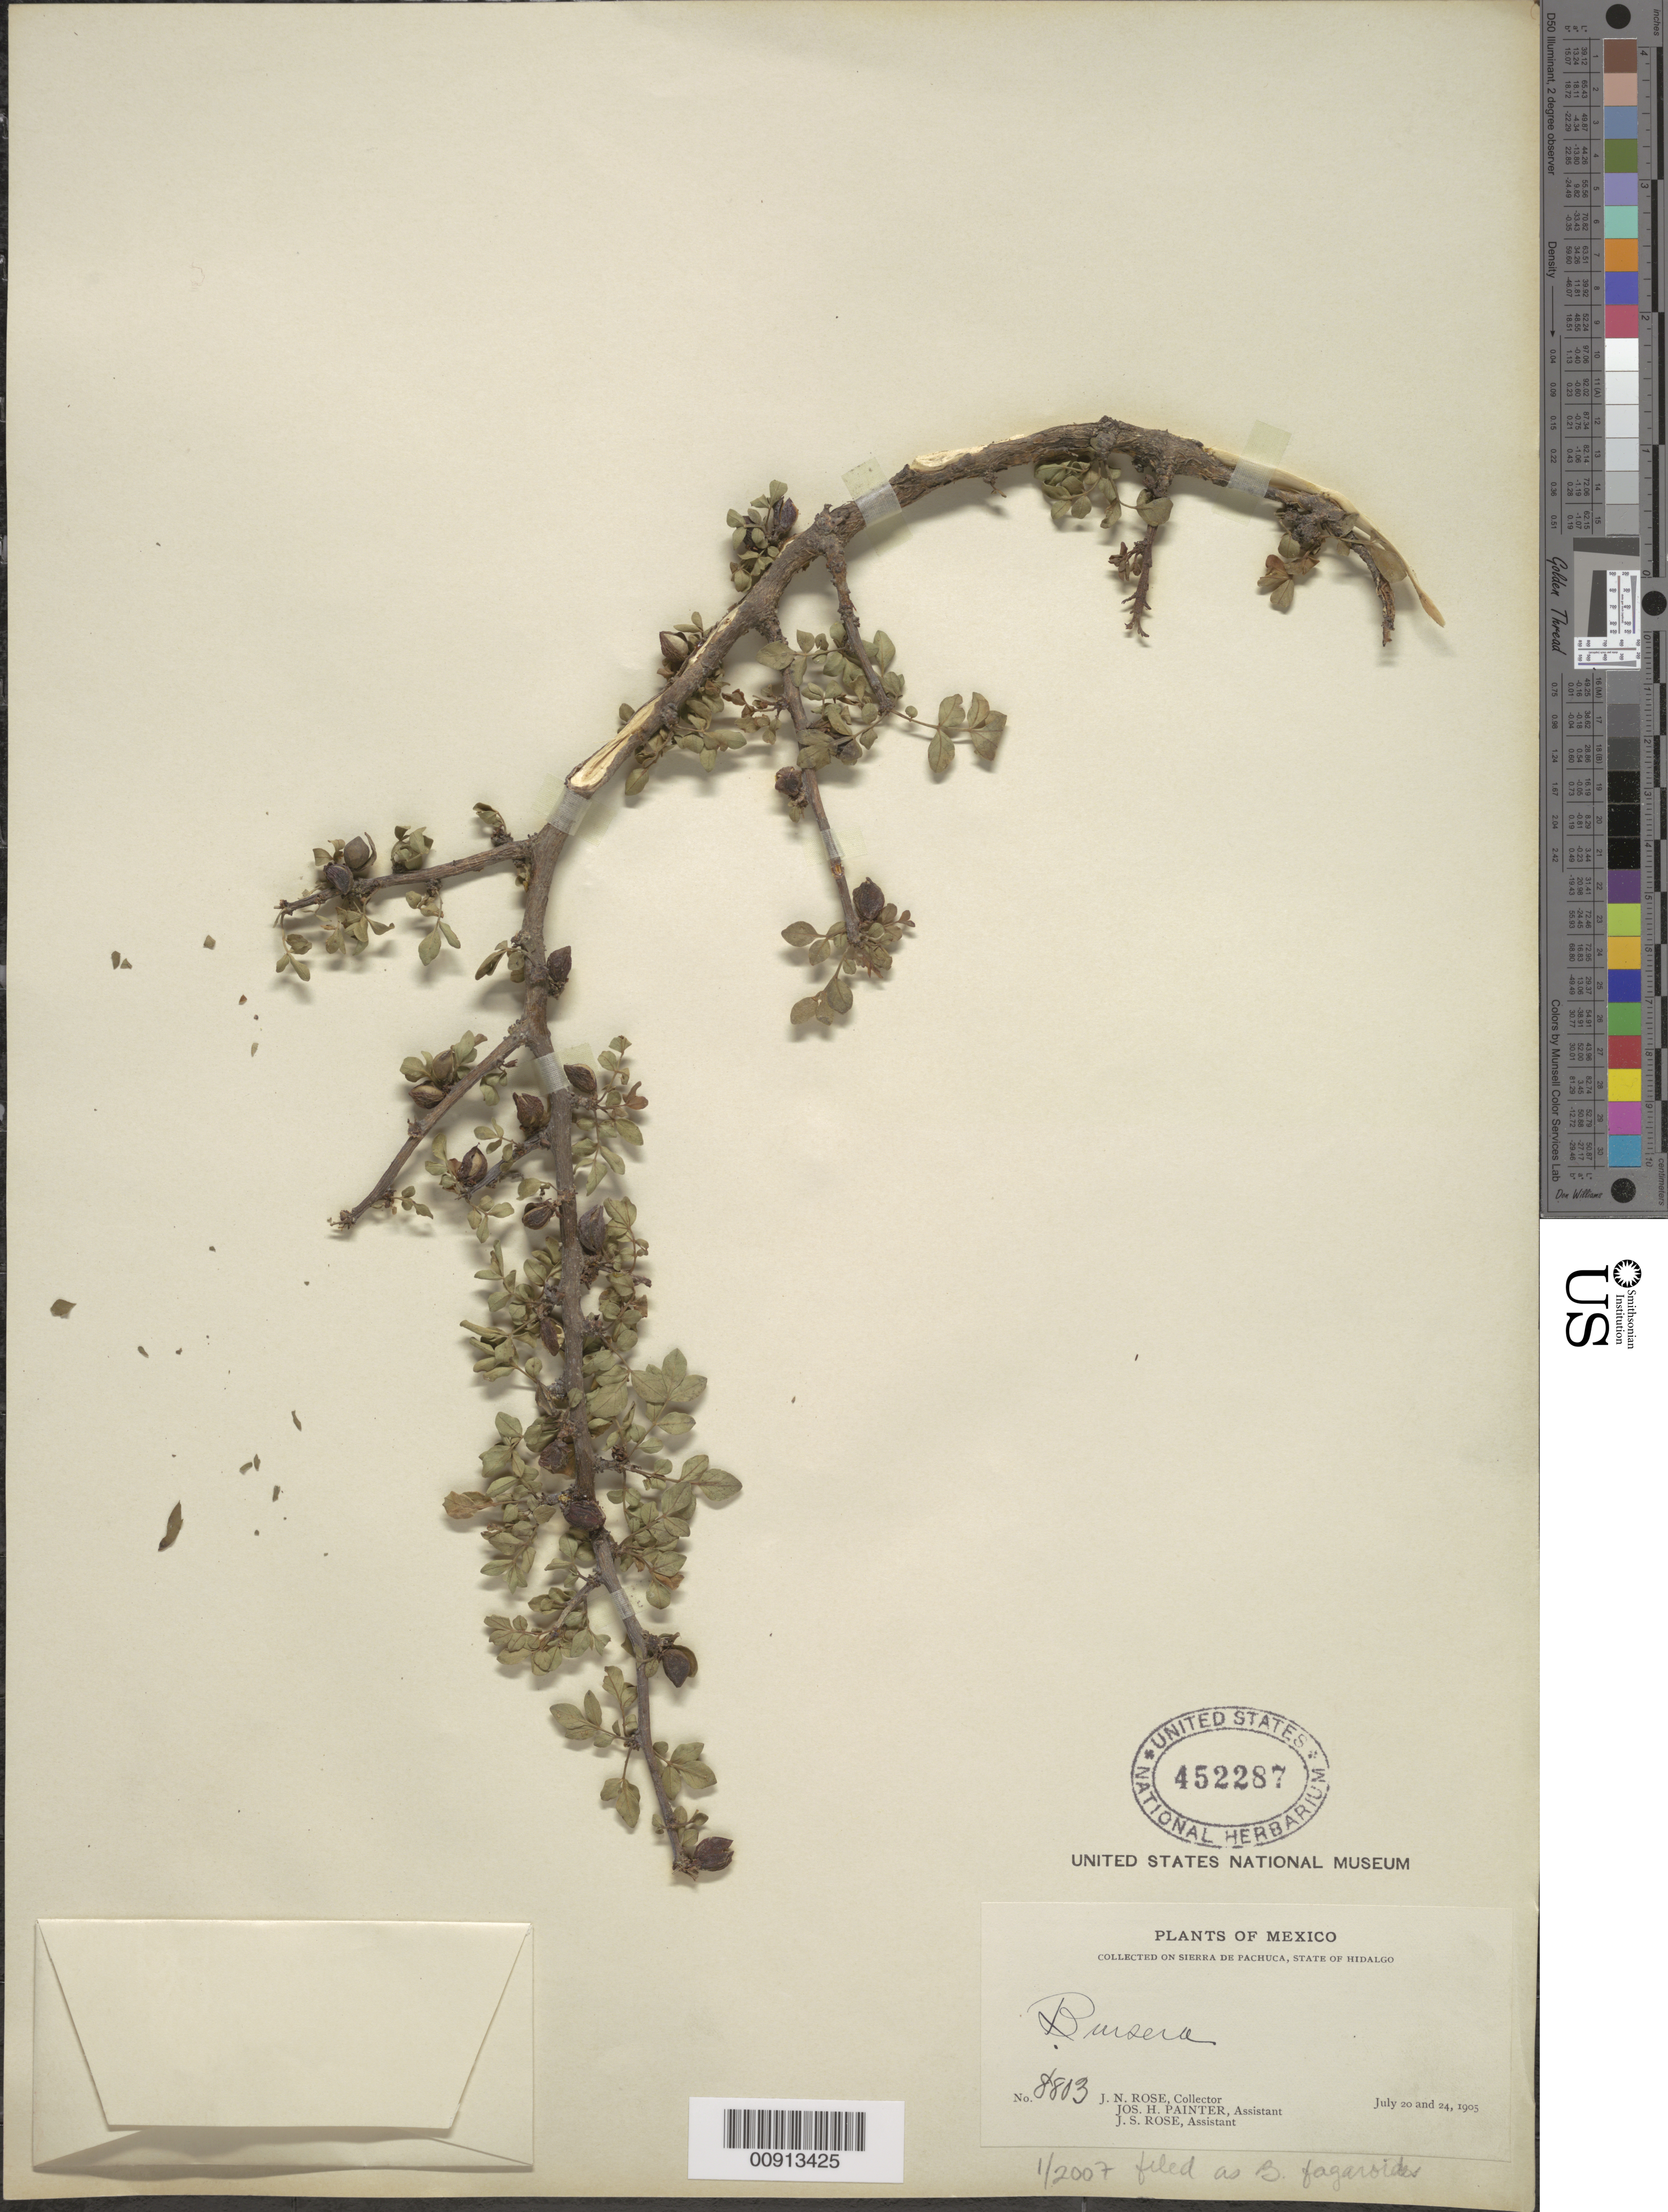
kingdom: Plantae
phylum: Tracheophyta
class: Magnoliopsida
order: Sapindales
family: Burseraceae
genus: Bursera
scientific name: Bursera inaguensis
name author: Britton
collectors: J. N. Rose, J. H. Painter & J. S. Rose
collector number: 8803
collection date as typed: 20 Jul 1905 to 24 Jul 1905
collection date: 1905-07-20/1905-07-24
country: Mexico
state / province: Hidalgo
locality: Sierra de Pachuca, State of Hidalgo.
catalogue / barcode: US 452287